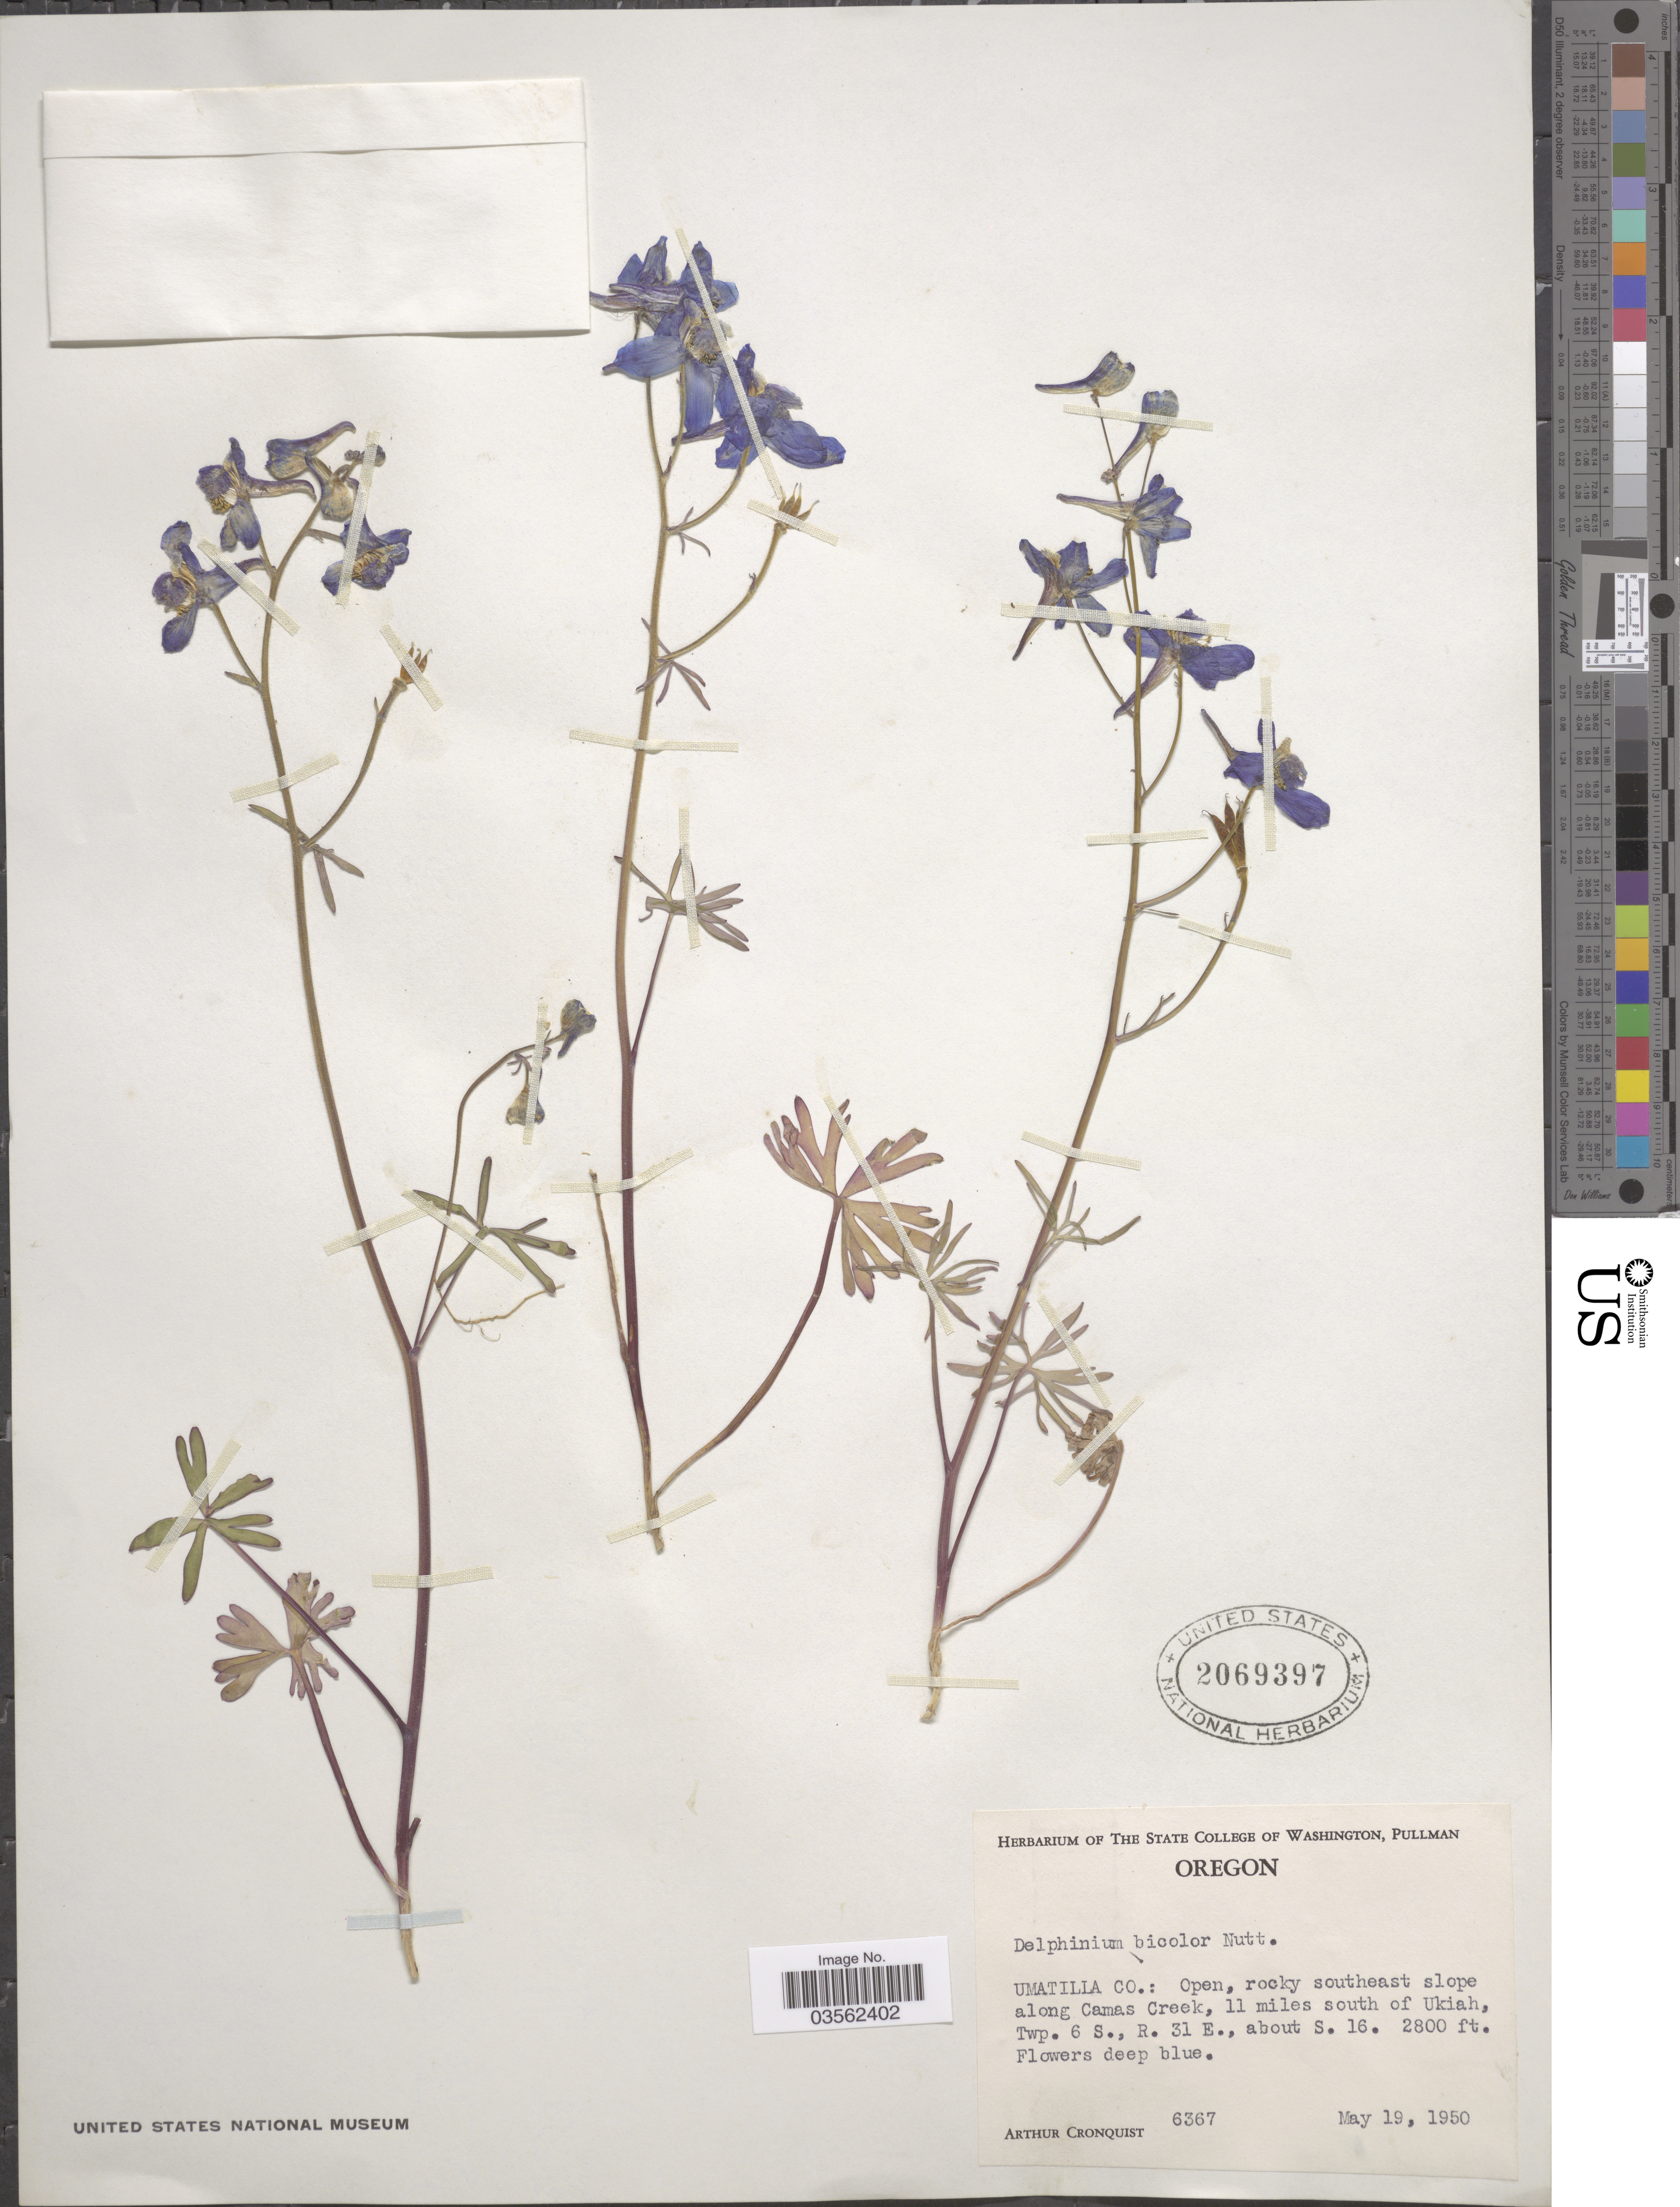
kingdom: Plantae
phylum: Tracheophyta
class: Magnoliopsida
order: Ranunculales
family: Ranunculaceae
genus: Delphinium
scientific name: Delphinium bicolor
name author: Nutt.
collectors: A. J. Cronquist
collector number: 6367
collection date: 1950-05-19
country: United States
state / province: Oregon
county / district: Umatilla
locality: Umatilla Co.: Open, rocky southeast slope along Camas Creek, 11 miles south of Ukiah, Twp. 6 S., R. 31 E., about S. 16.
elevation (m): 853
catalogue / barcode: US 2069397